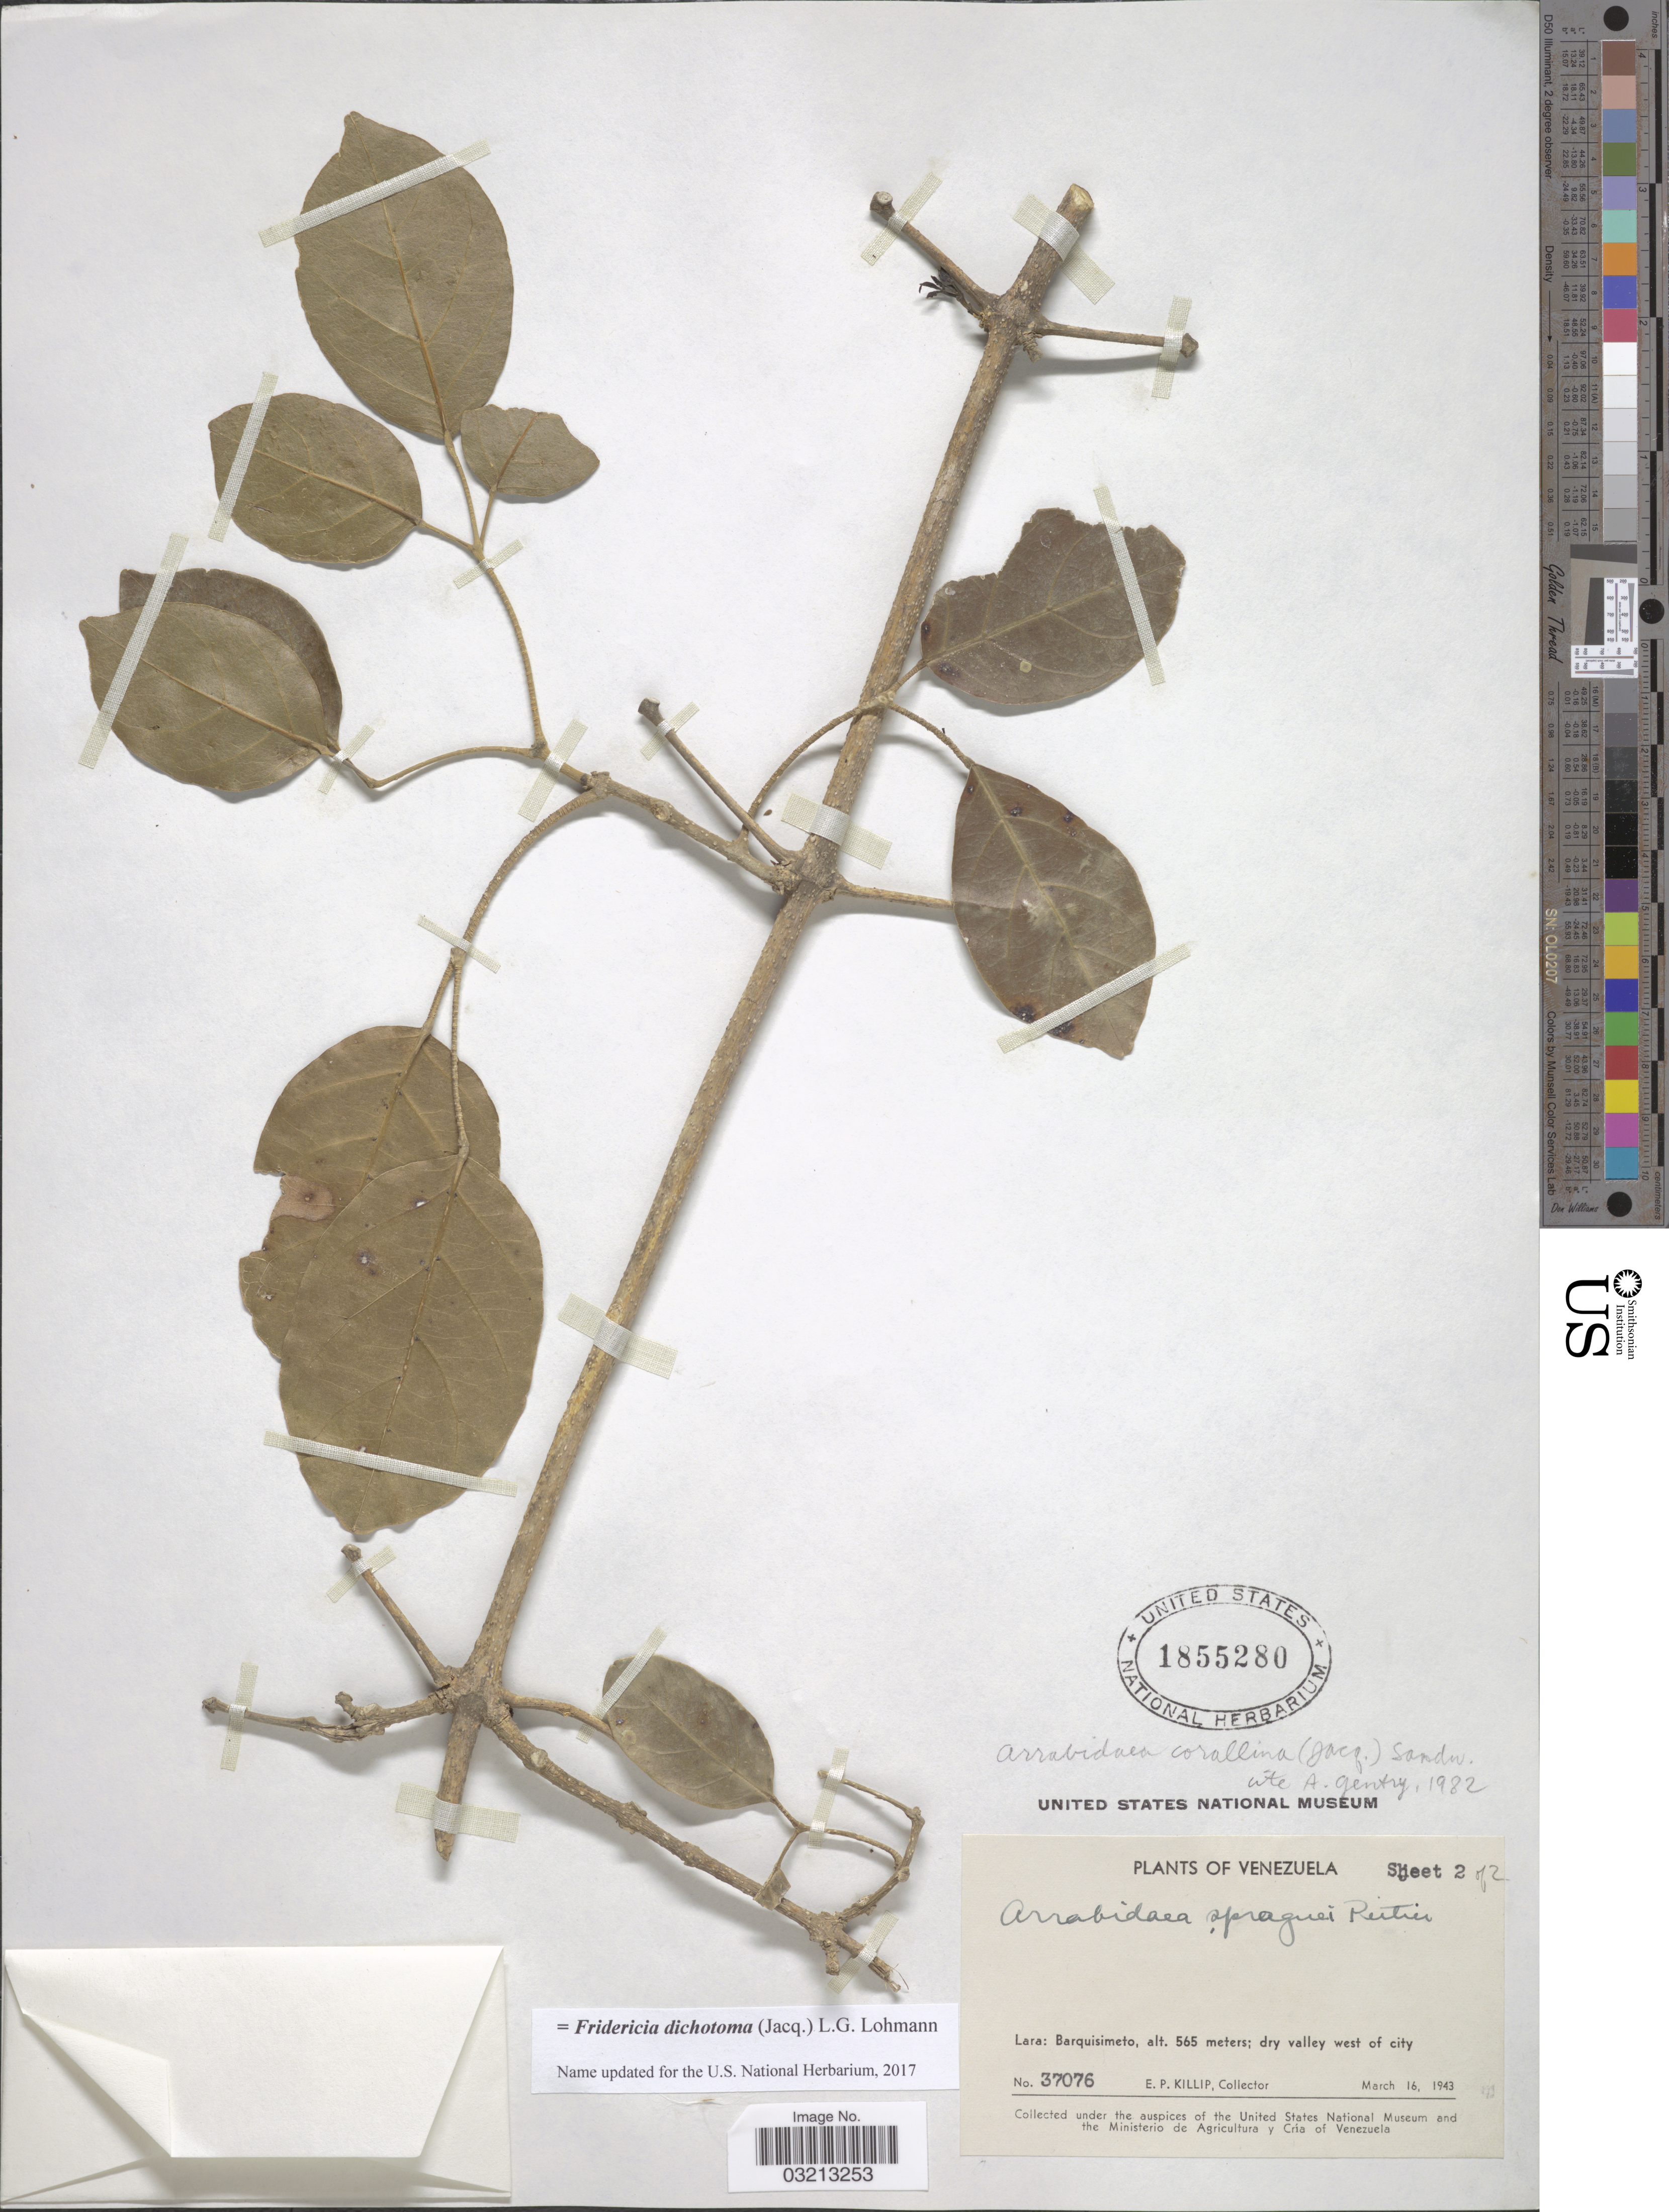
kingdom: Plantae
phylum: Tracheophyta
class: Magnoliopsida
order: Lamiales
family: Bignoniaceae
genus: Fridericia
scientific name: Fridericia dichotoma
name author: (Jacq.) L.G. Lohmann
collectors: E. P. Killip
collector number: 37076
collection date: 1943-03-16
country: Venezuela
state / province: Lara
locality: Barquisimeto.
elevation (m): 565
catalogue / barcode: US 1855280